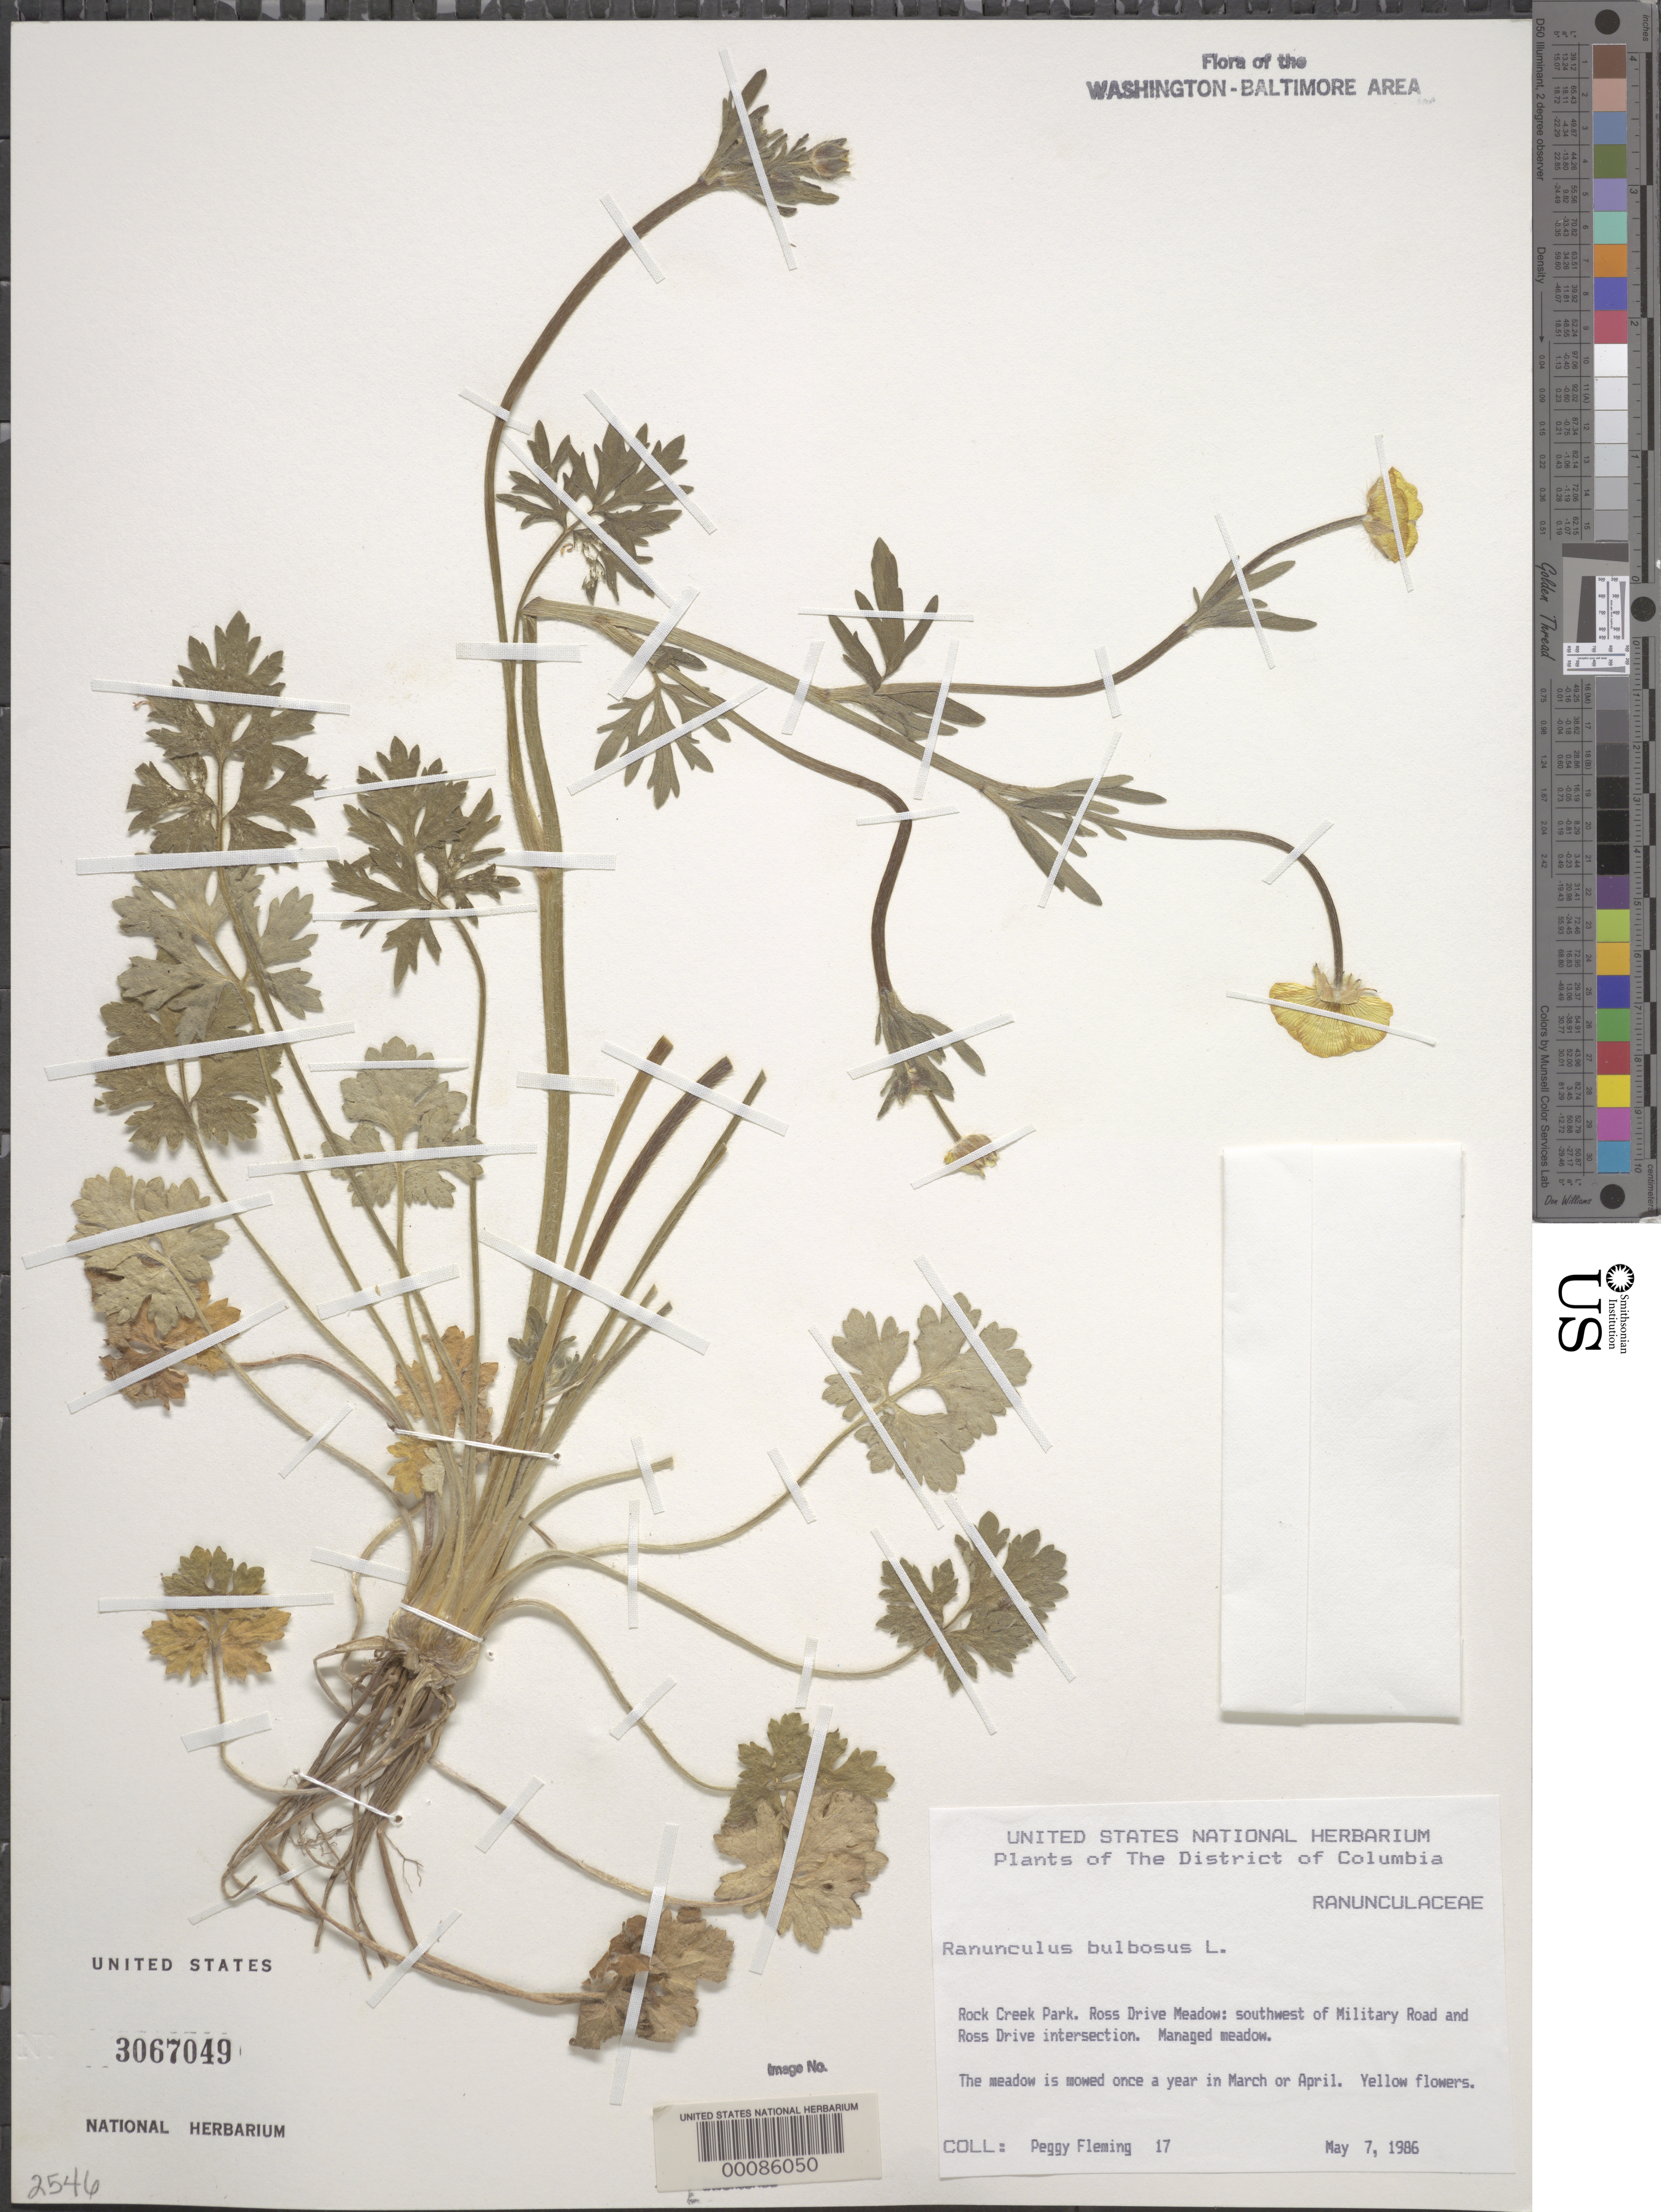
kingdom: Plantae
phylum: Tracheophyta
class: Magnoliopsida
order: Ranunculales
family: Ranunculaceae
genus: Ranunculus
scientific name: Ranunculus bulbosus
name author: L.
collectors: P. Fleming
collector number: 17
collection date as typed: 07 May 1986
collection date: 1986-05-07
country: United States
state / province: District of Columbia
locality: Near Ross Drive Intersection.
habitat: Managed meadow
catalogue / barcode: US 3067049